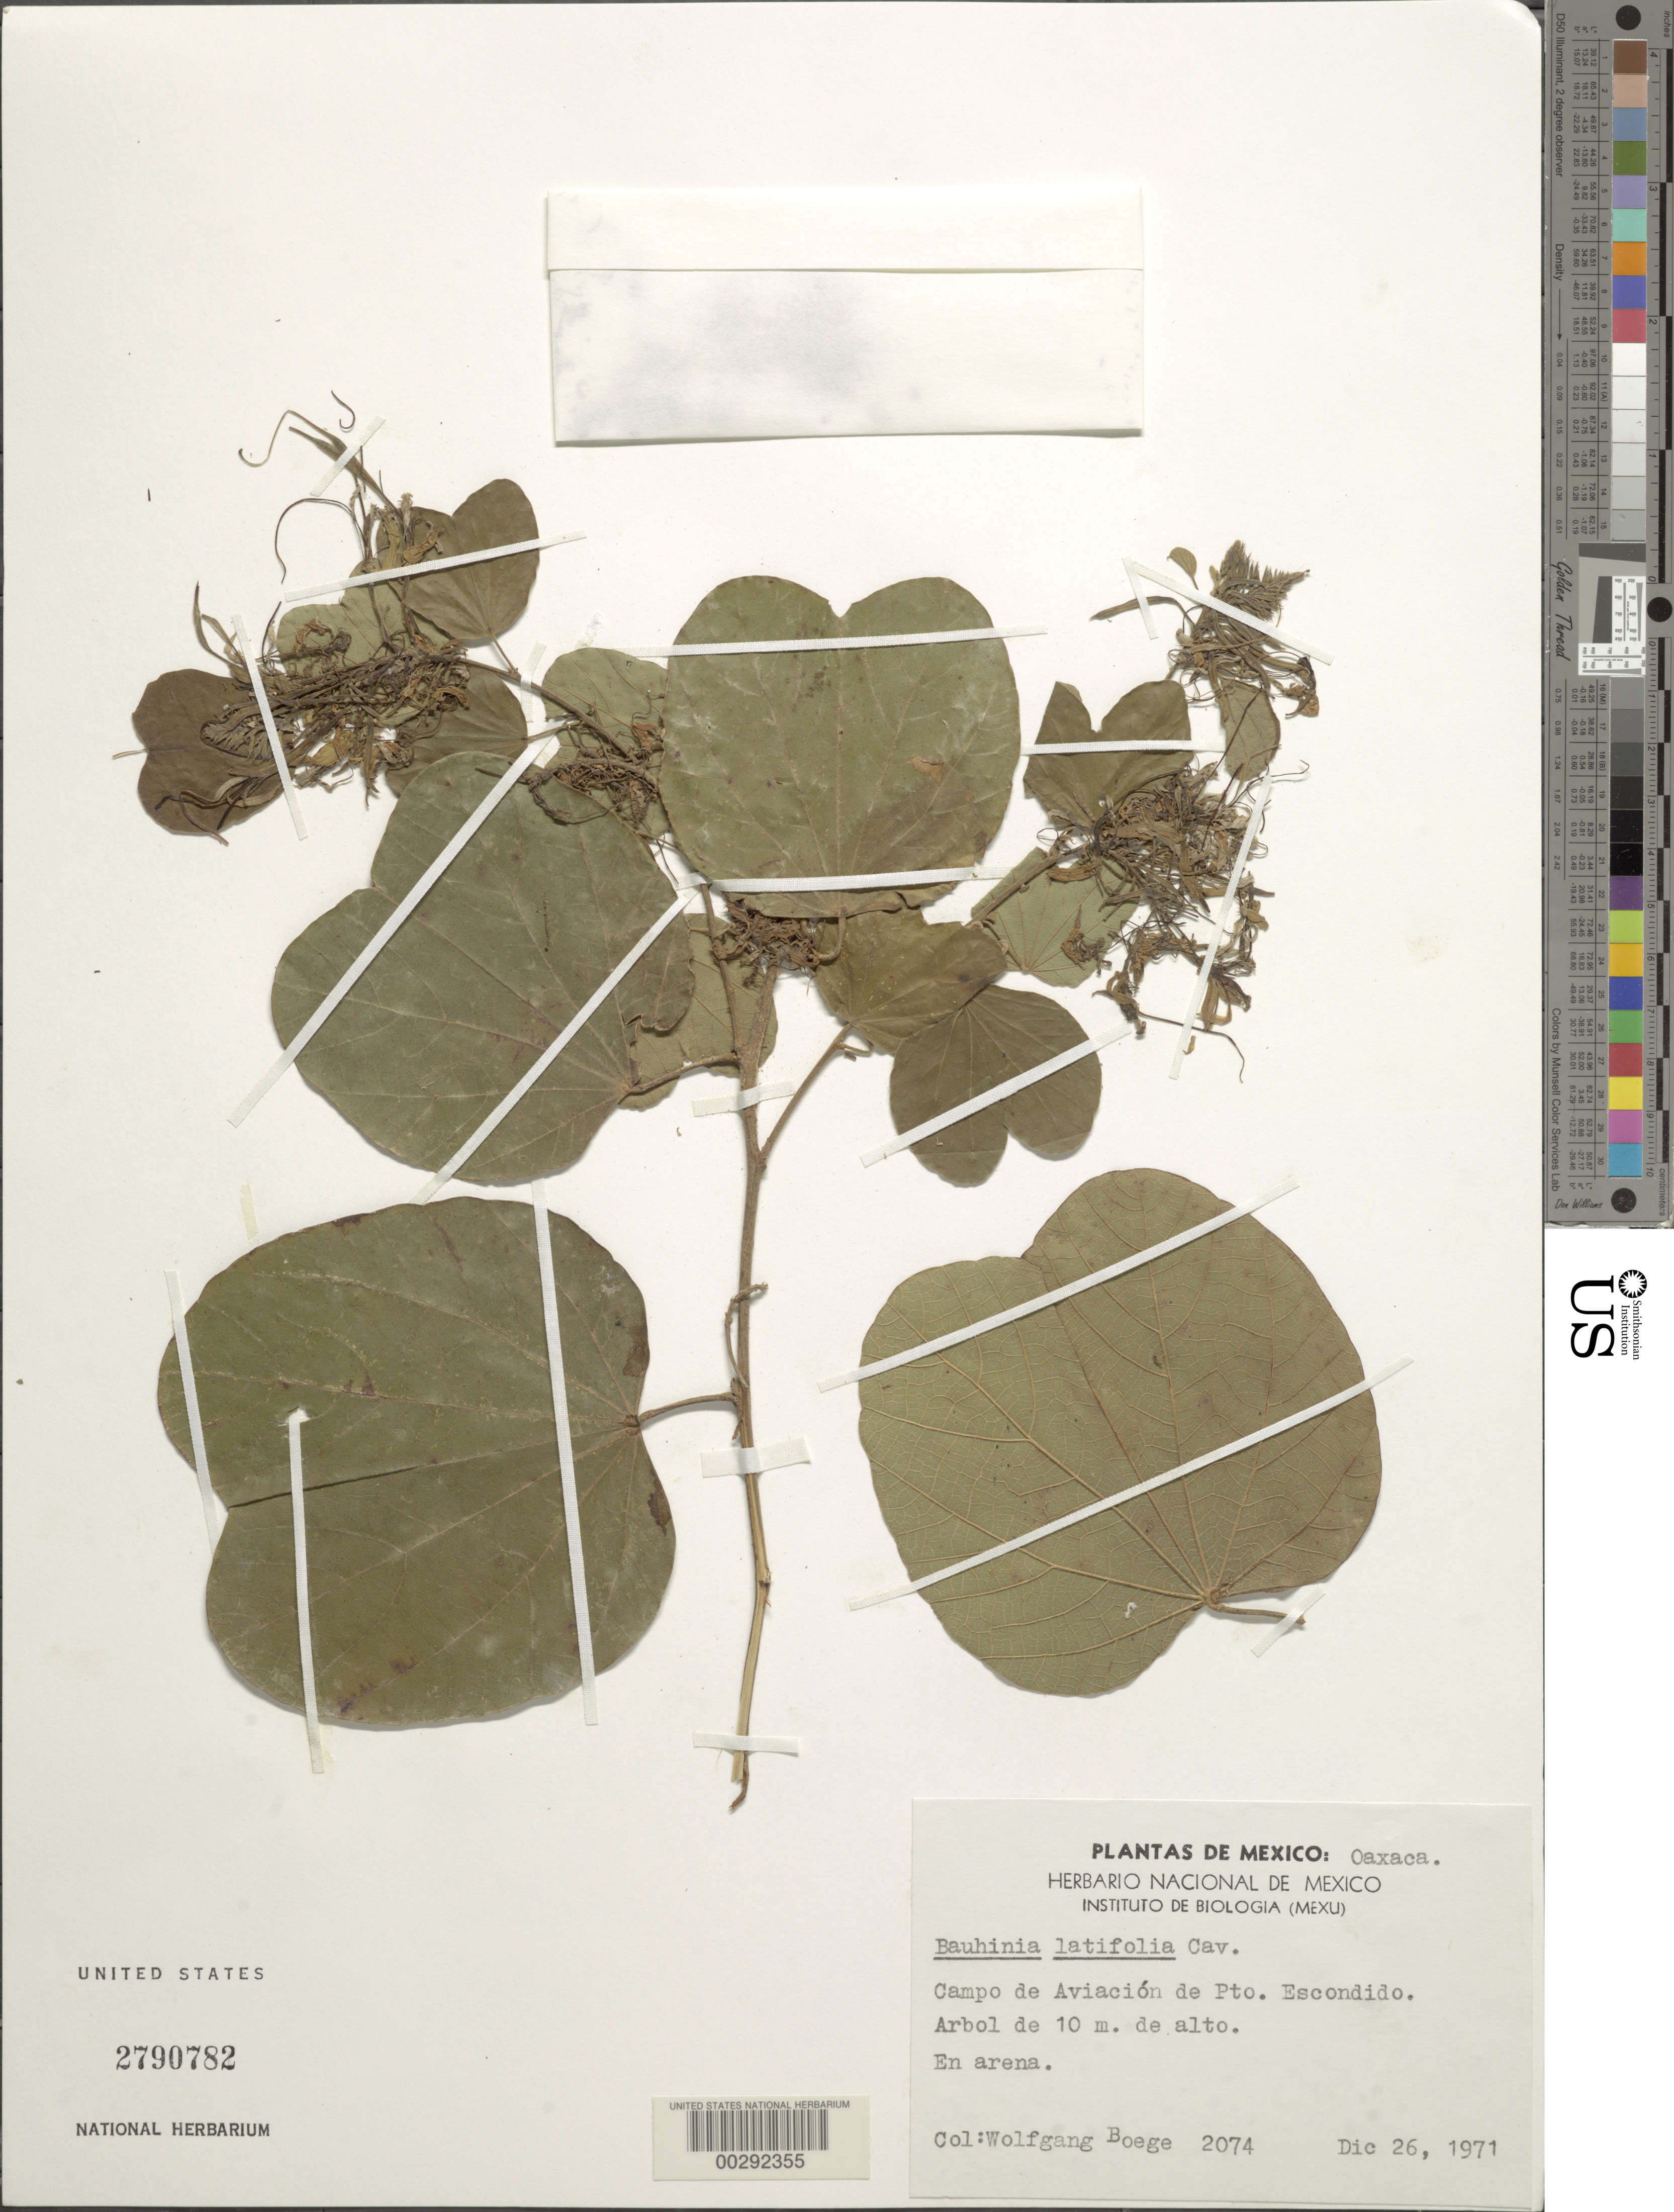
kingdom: Plantae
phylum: Tracheophyta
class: Magnoliopsida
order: Fabales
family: Fabaceae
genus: Bauhinia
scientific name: Bauhinia divaricata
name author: L.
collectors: W. Boege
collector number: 2074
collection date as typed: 26 Dec 1971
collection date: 1971-12-26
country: Mexico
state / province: Oaxaca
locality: Campo de aviacion de pto. escondido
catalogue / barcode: US 2790782